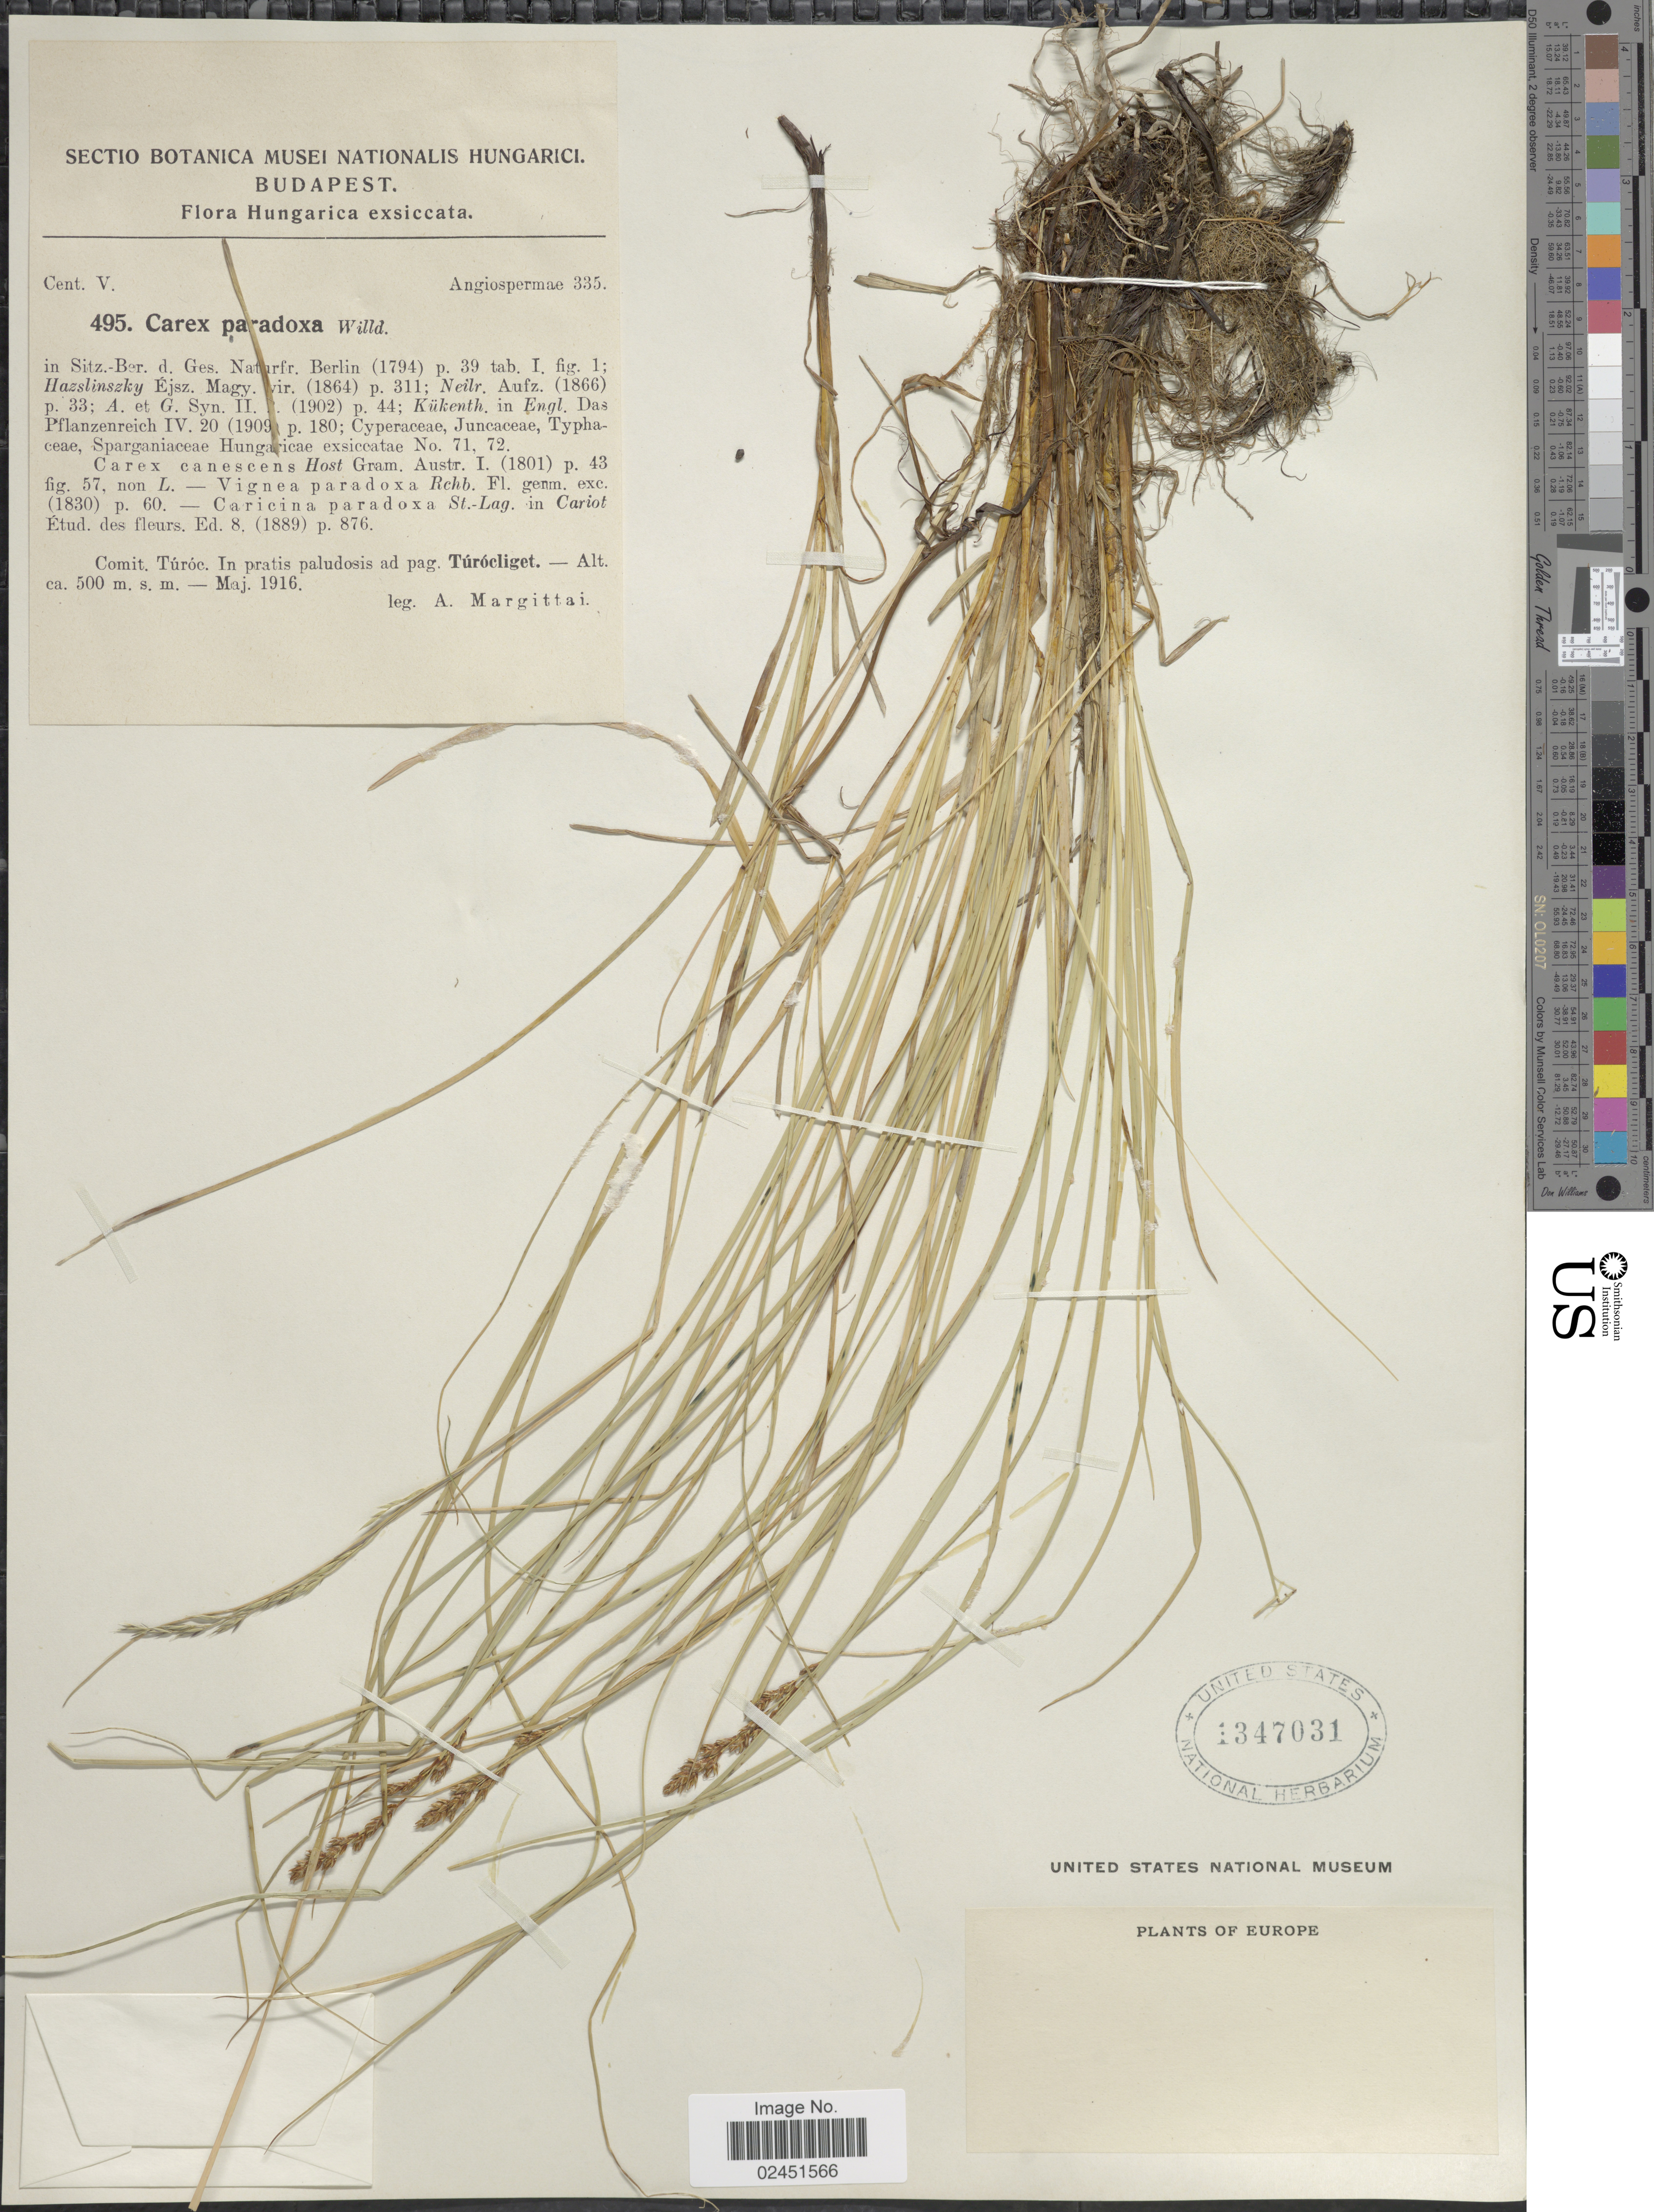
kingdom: Plantae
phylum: Tracheophyta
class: Liliopsida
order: Poales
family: Cyperaceae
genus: Carex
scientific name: Carex appropinquata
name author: Schumach.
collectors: A. Margittai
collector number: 495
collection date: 1916-05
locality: Comit. Turoc. In pratis paludosis ad pag. Turocliget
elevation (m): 500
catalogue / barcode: US 1347031